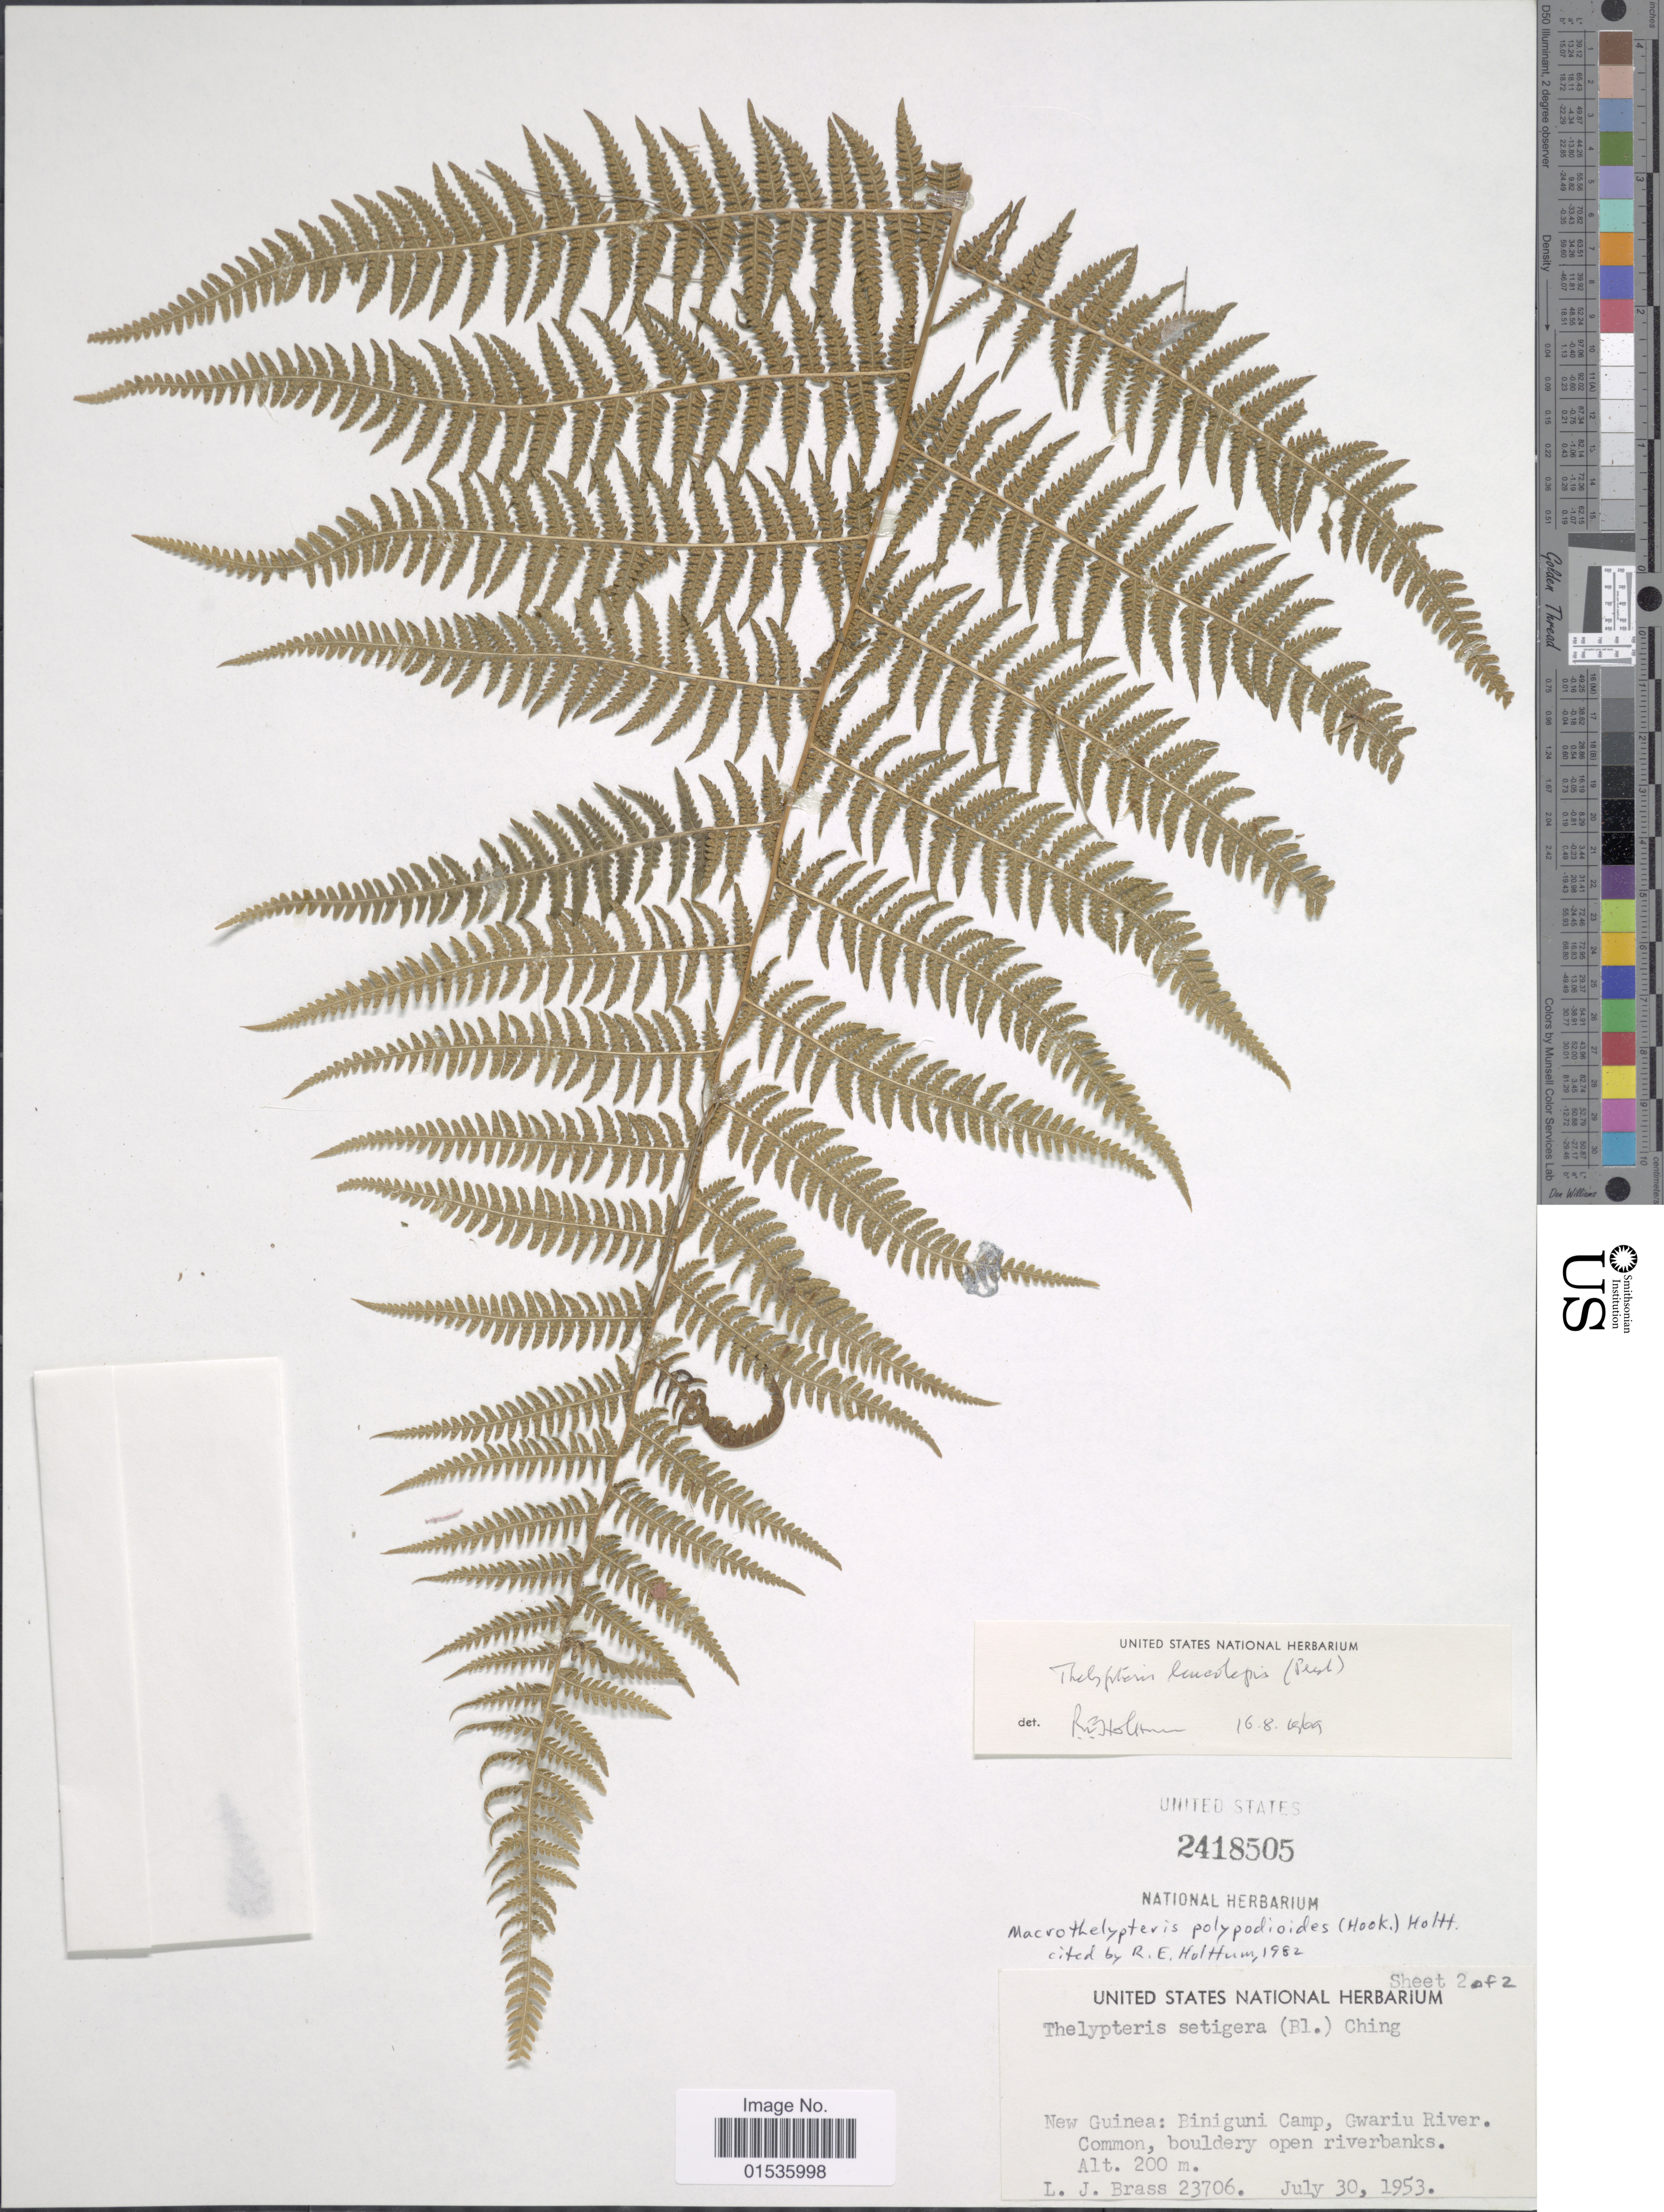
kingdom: Plantae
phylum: Tracheophyta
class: Polypodiopsida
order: Polypodiales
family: Thelypteridaceae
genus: Macrothelypteris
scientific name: Macrothelypteris polypodioides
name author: (Hook.) Holttum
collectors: L. J. Brass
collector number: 23706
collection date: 1953-07-30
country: Papua New Guinea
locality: New Guinea: Biniguni Camp, Gwariu River,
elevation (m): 200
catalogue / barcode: US 2418505